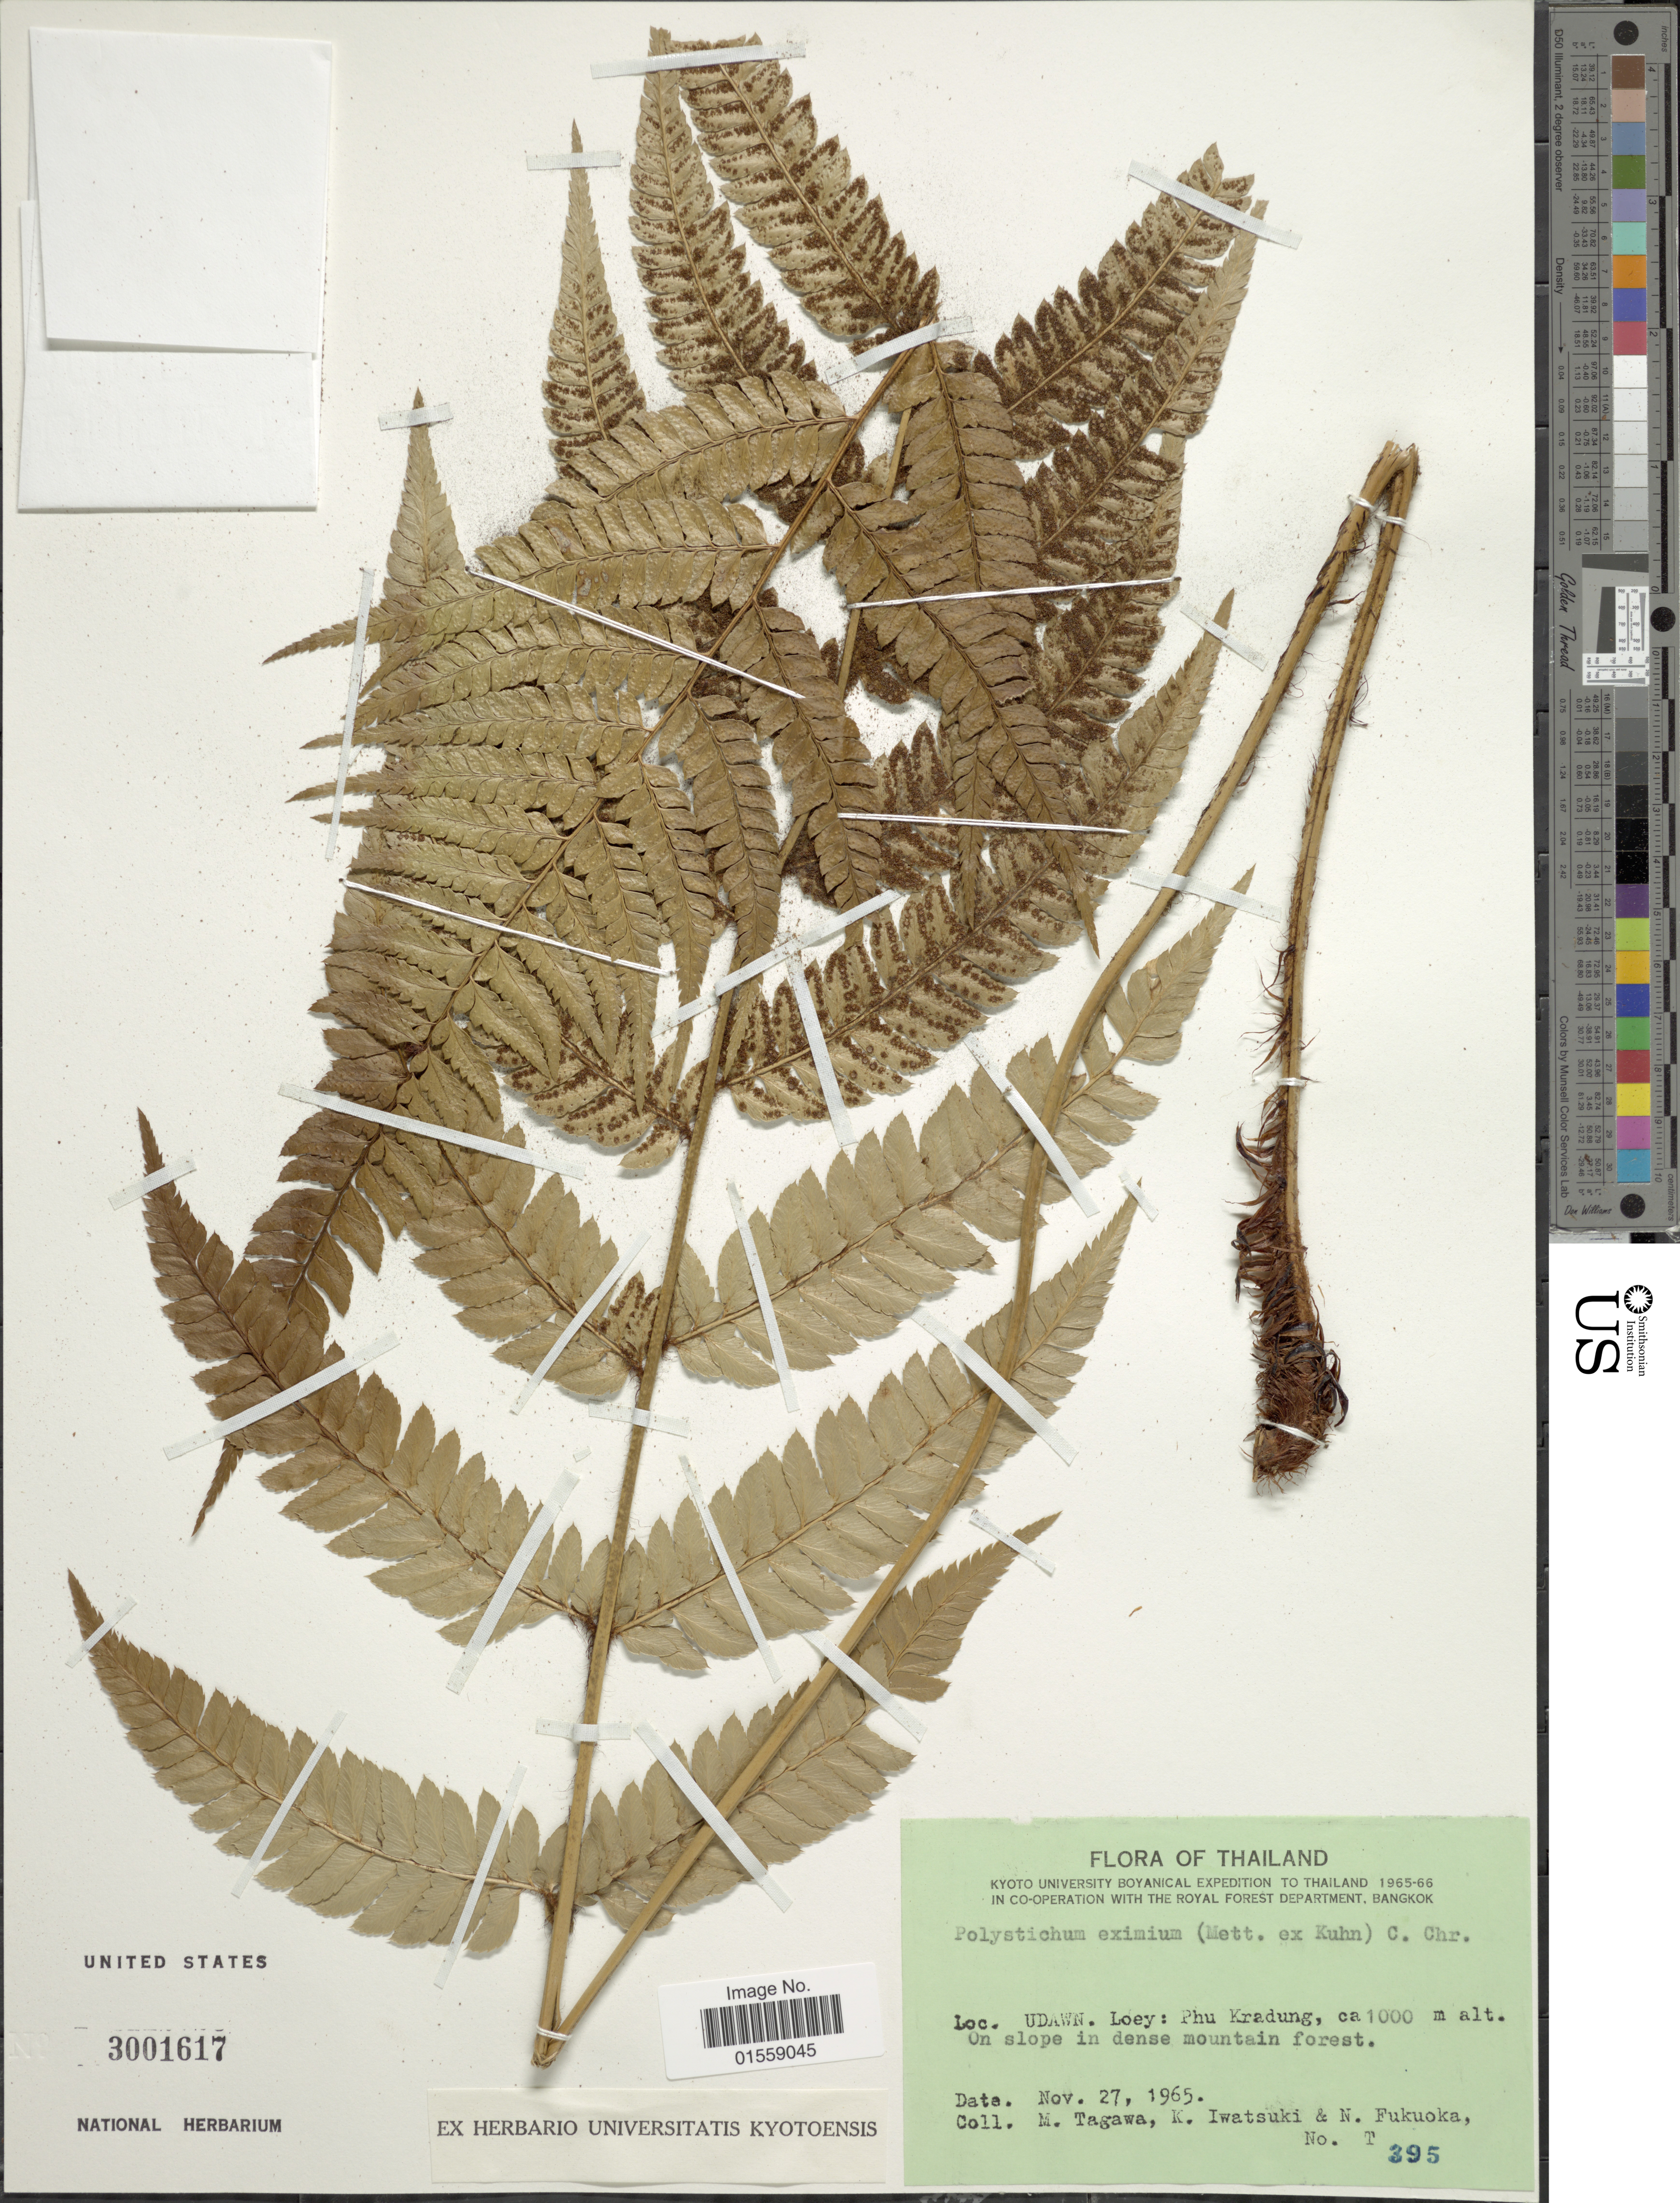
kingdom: Plantae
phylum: Tracheophyta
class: Polypodiopsida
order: Polypodiales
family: Dryopteridaceae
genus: Polystichum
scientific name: Polystichum eximium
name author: (Mett. ex Kuhn) C. Chr.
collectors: M. Tagawa, K. Iwatsuki & N. Fukuoka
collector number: T395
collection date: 1965-11-27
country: Thailand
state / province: Loei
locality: Udawn, Loey: Phu Kradung, on slope in dense mountain forest.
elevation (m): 1000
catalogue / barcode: US 3001617